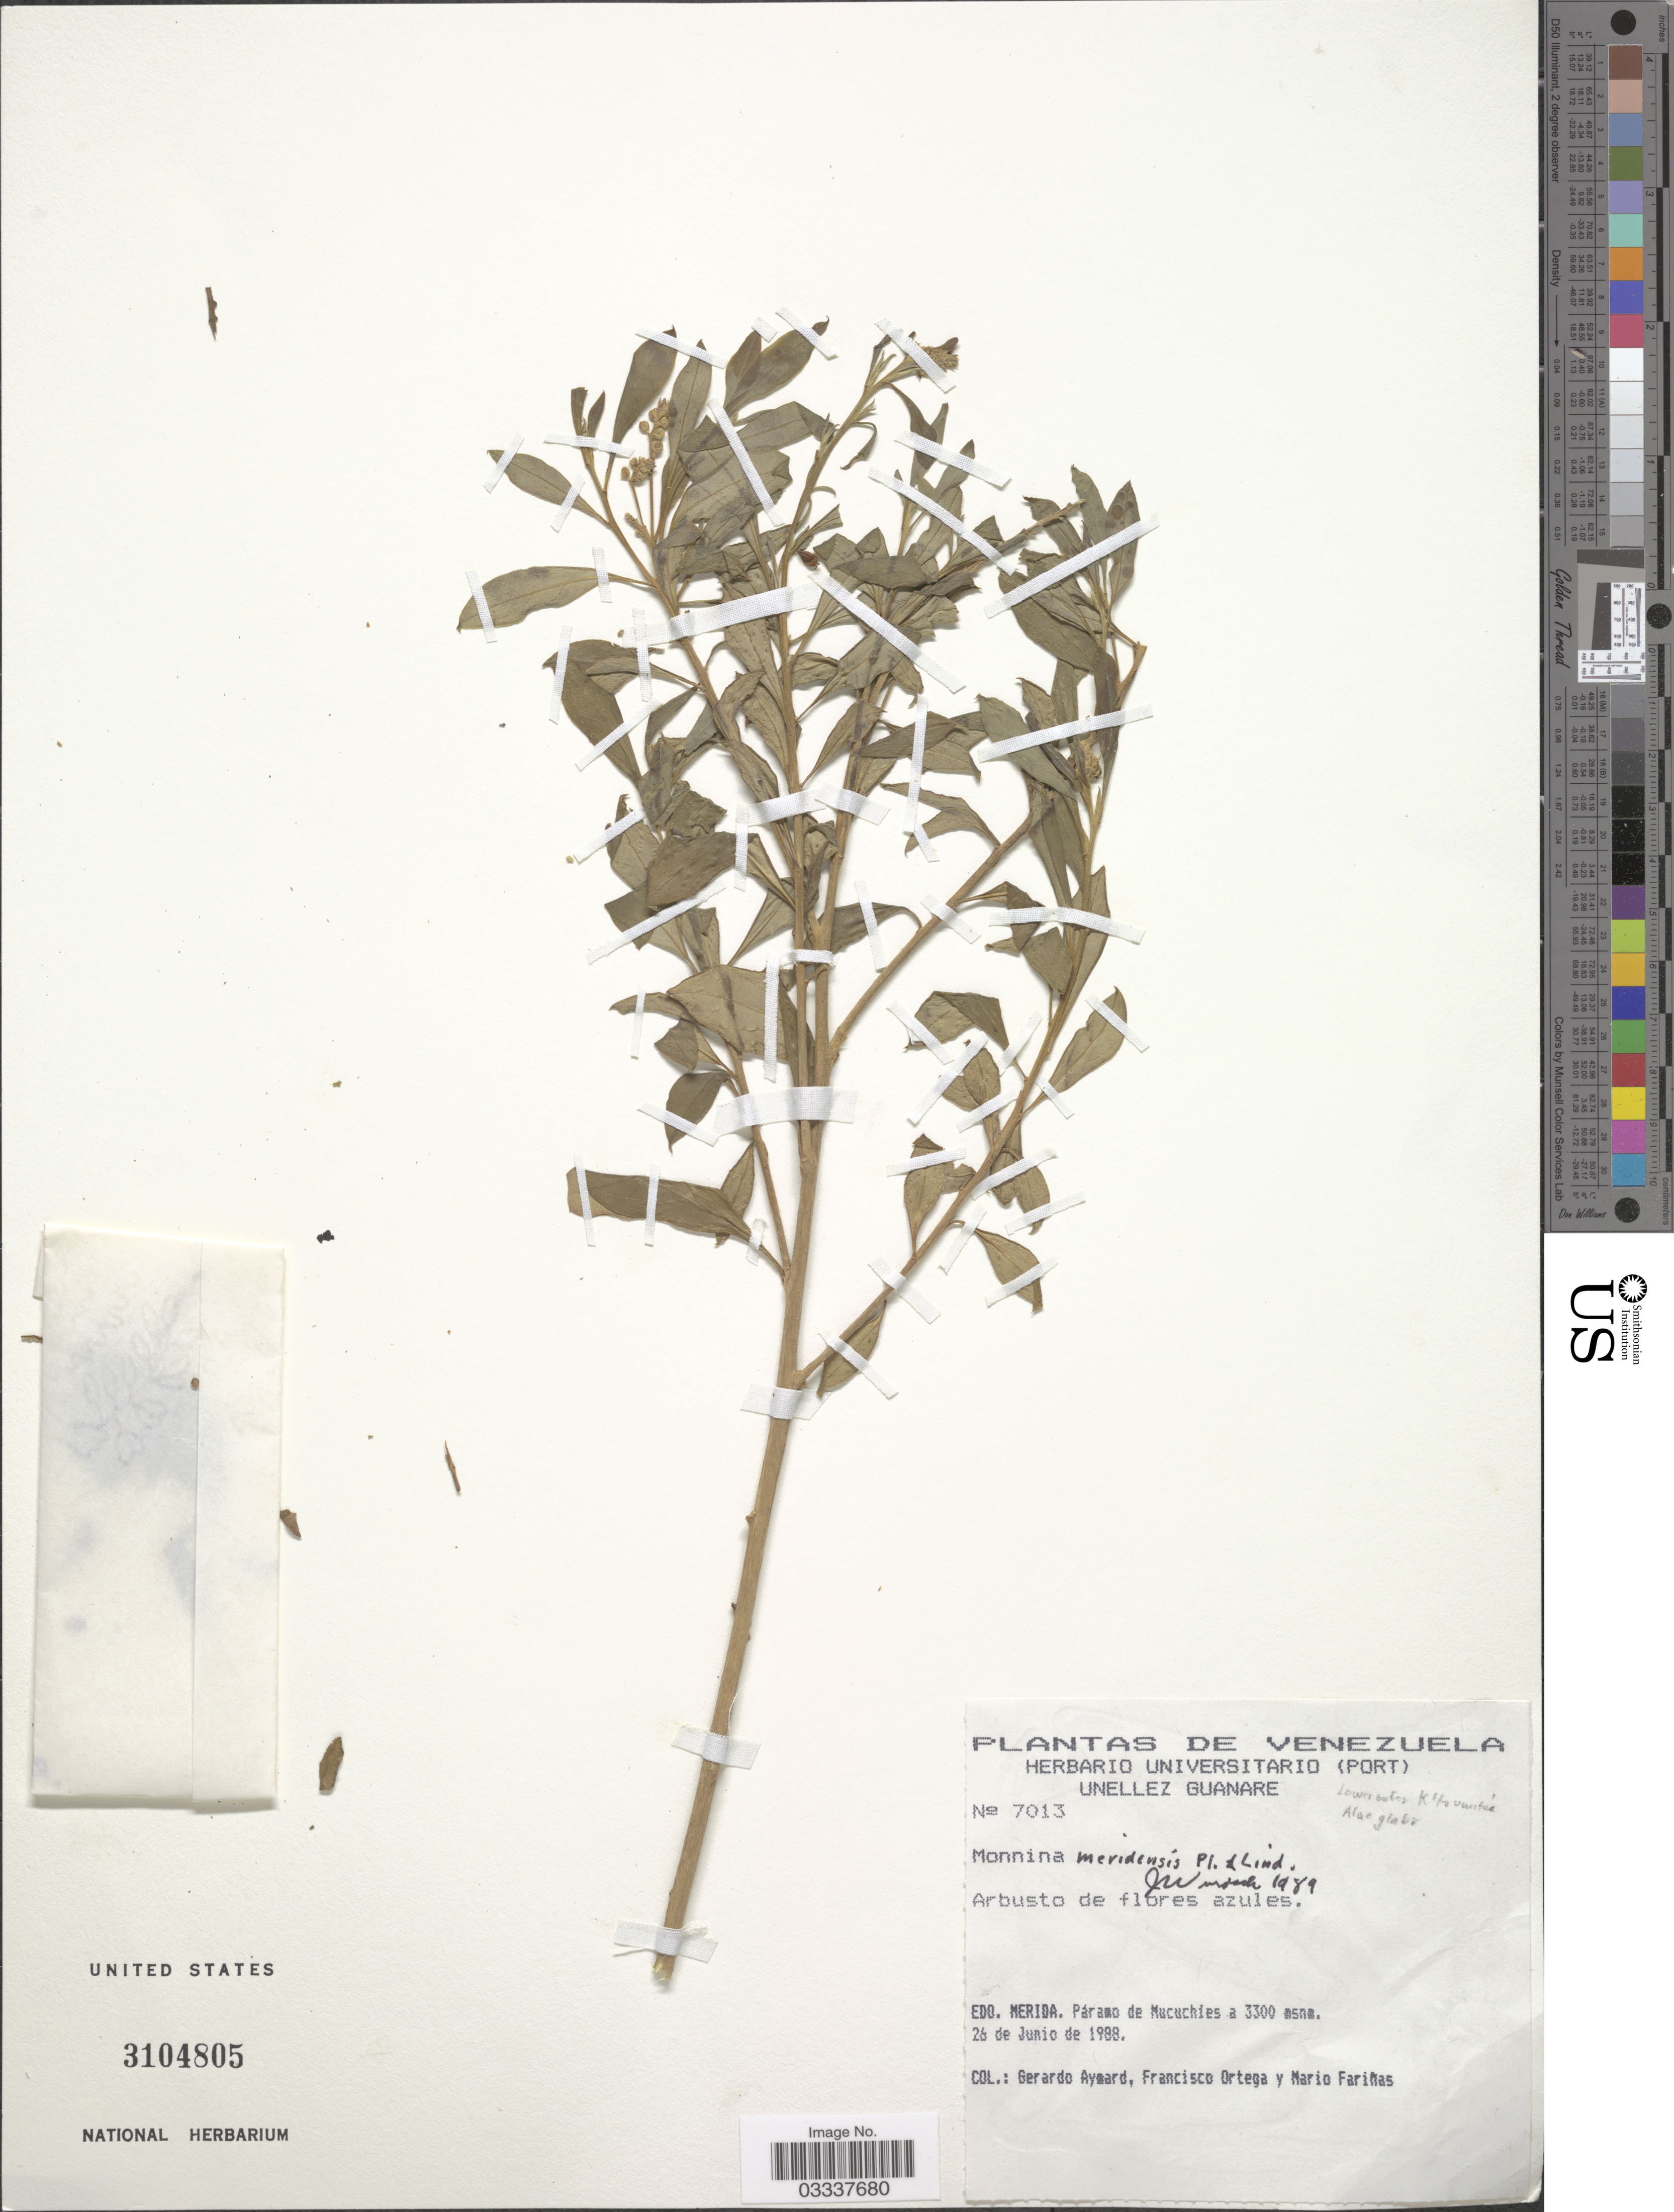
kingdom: Plantae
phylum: Tracheophyta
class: Magnoliopsida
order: Fabales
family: Polygalaceae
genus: Monnina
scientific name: Monnina meridensis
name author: Planch. & B.L. Linden ex Wedd.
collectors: G. A. Aymard, F. J. Ortega & M. Fariñas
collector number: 7013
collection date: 1988-06-26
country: Venezuela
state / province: Mérida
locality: Páramo de Mucuchies.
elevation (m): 3300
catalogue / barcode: US 3104805